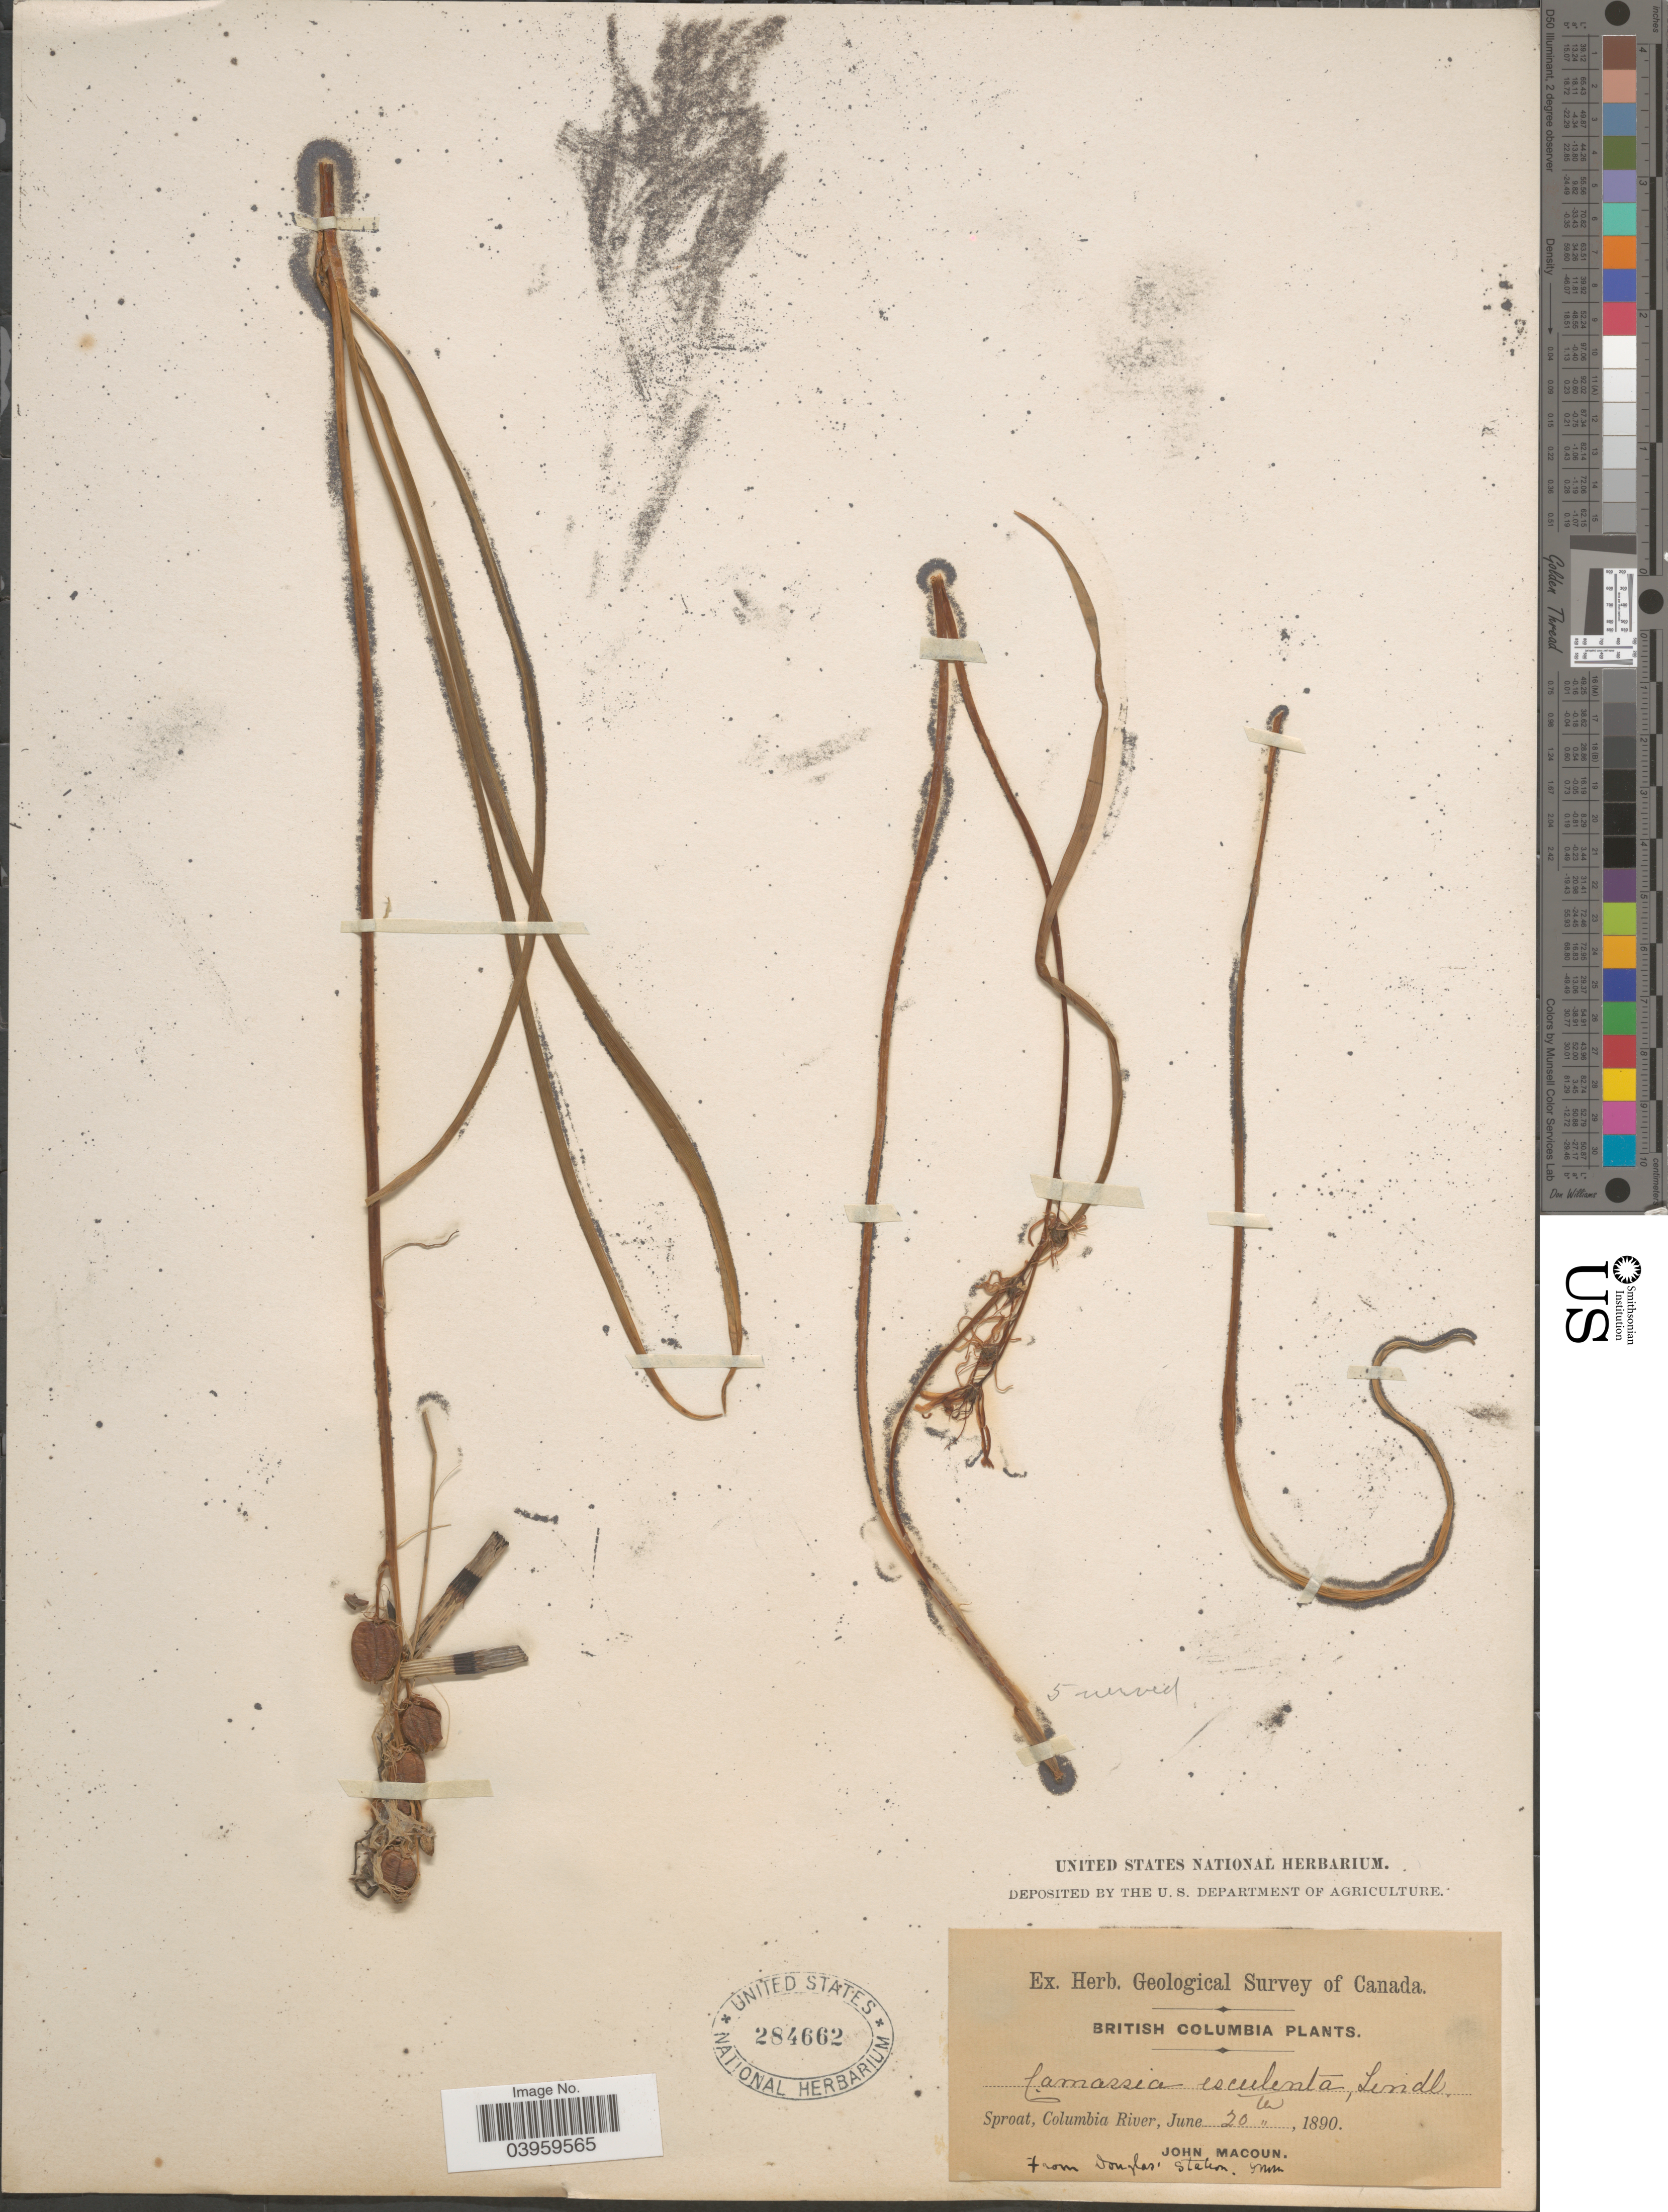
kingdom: Plantae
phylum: Tracheophyta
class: Liliopsida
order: Asparagales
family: Asparagaceae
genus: Camassia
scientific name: Camassia quamash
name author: (Pursh) Greene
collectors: J. Macoun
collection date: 1890-06-20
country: Canada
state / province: British Columbia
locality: Sproat, Columbia River. From Douglas Station.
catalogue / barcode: US 284662